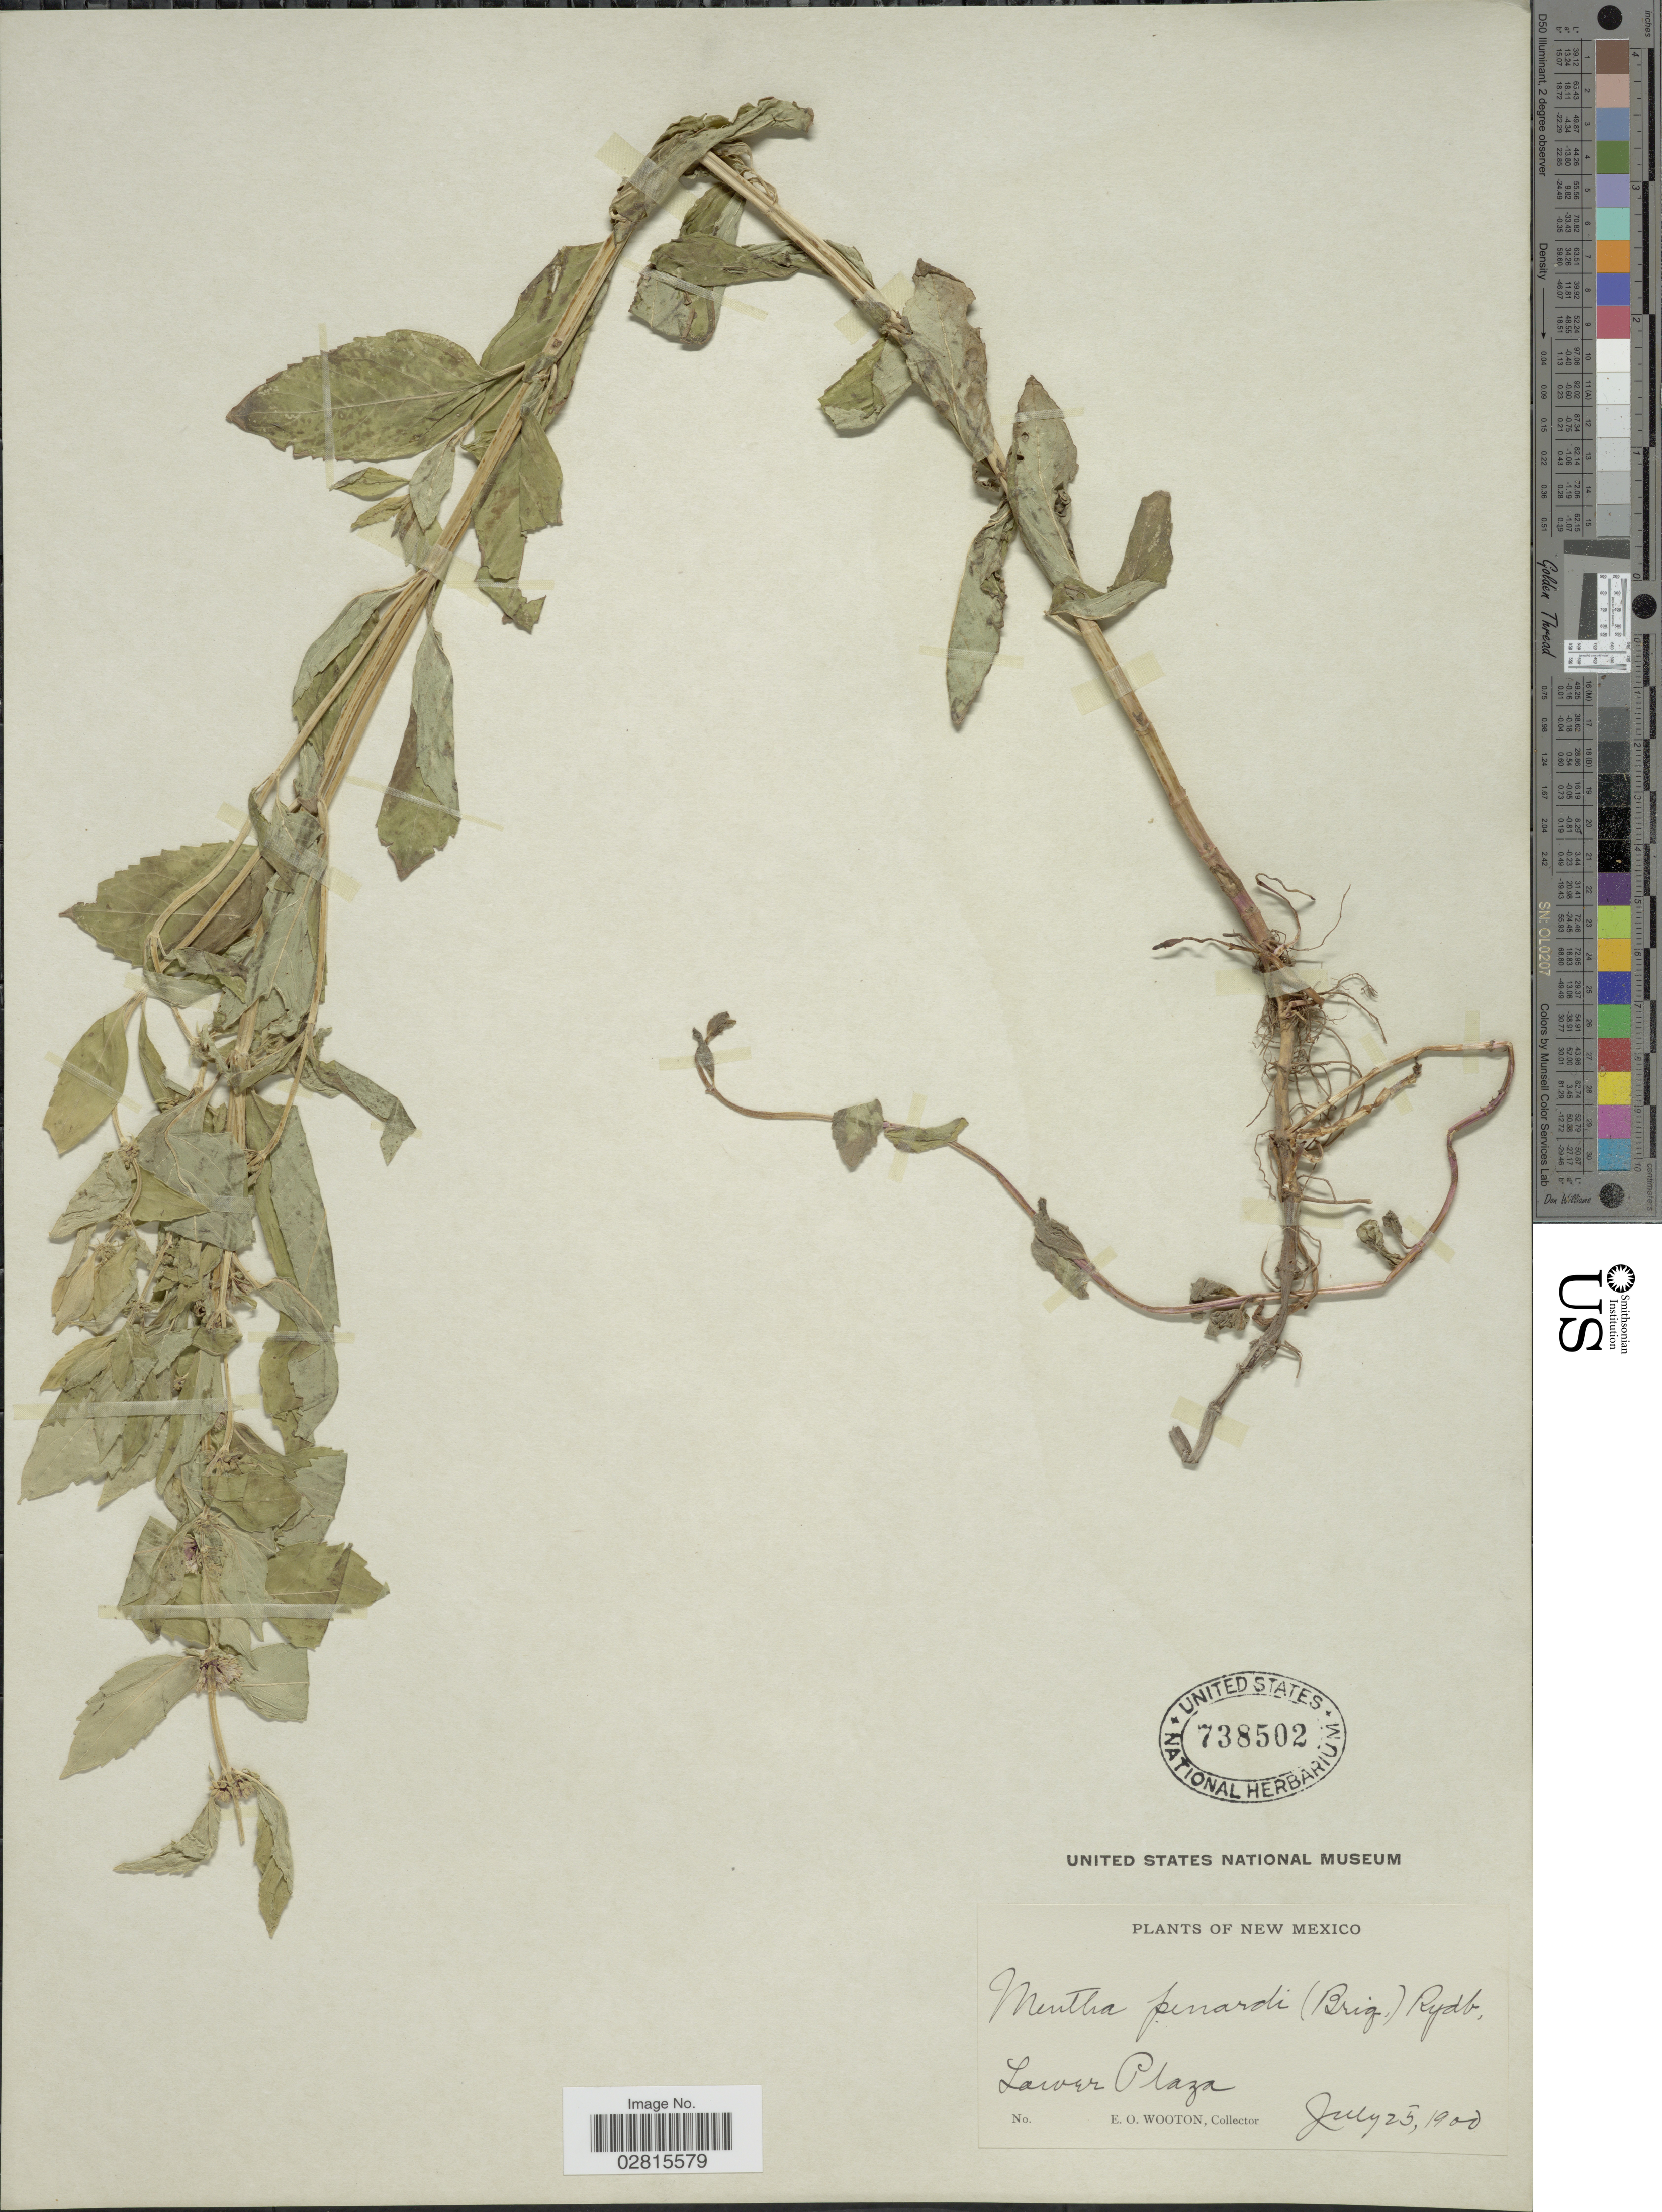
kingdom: Plantae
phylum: Tracheophyta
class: Magnoliopsida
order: Lamiales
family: Lamiaceae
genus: Mentha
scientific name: Mentha penardii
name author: (Briq.) Rydb.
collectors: E. O. Wooton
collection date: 1900-07-25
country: United States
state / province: New Mexico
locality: Lower Plaza.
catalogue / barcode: US 738502